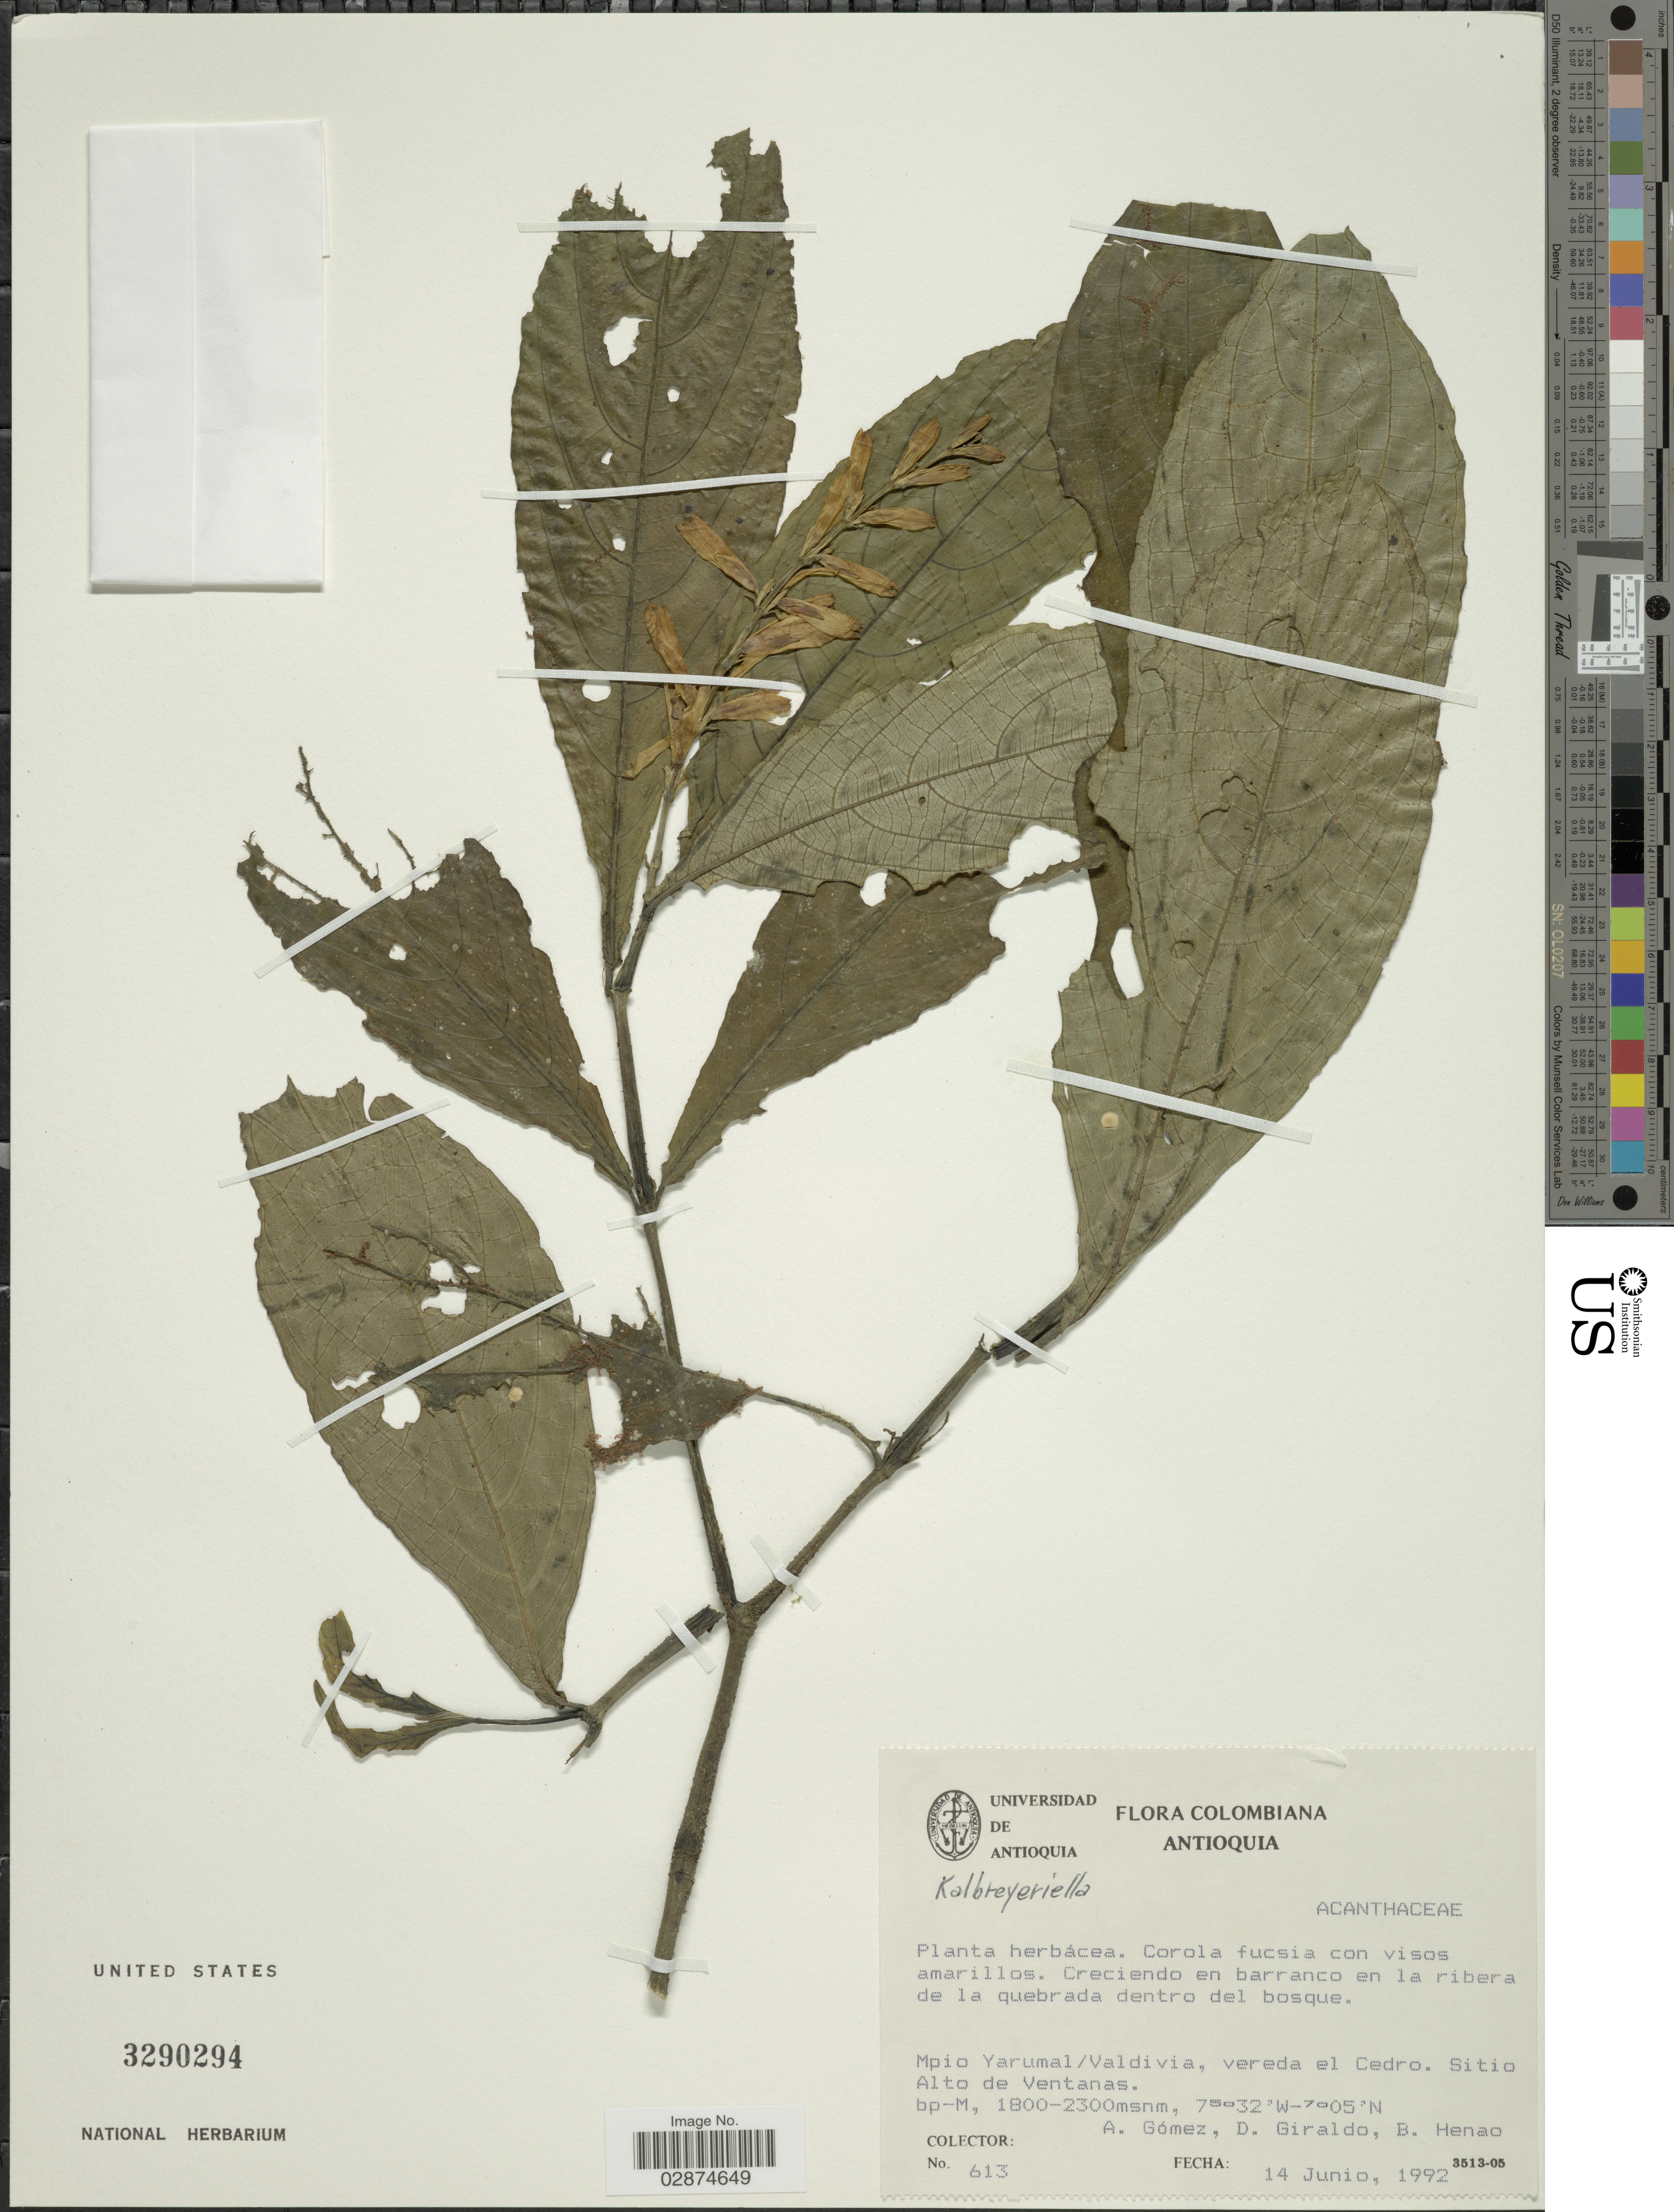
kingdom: Plantae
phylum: Tracheophyta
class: Magnoliopsida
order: Lamiales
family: Acanthaceae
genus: Kalbreyeriella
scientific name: Kalbreyeriella sp.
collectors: A. Gómez, D. Giraldo & B. Henao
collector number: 613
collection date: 1992-06-14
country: Colombia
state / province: Antioquia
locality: Mpio Yarumal/Valdivia, vereda el Cedro. Sitio Alto de Ventanas, bp-M.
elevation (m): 1800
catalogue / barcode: US 3290294